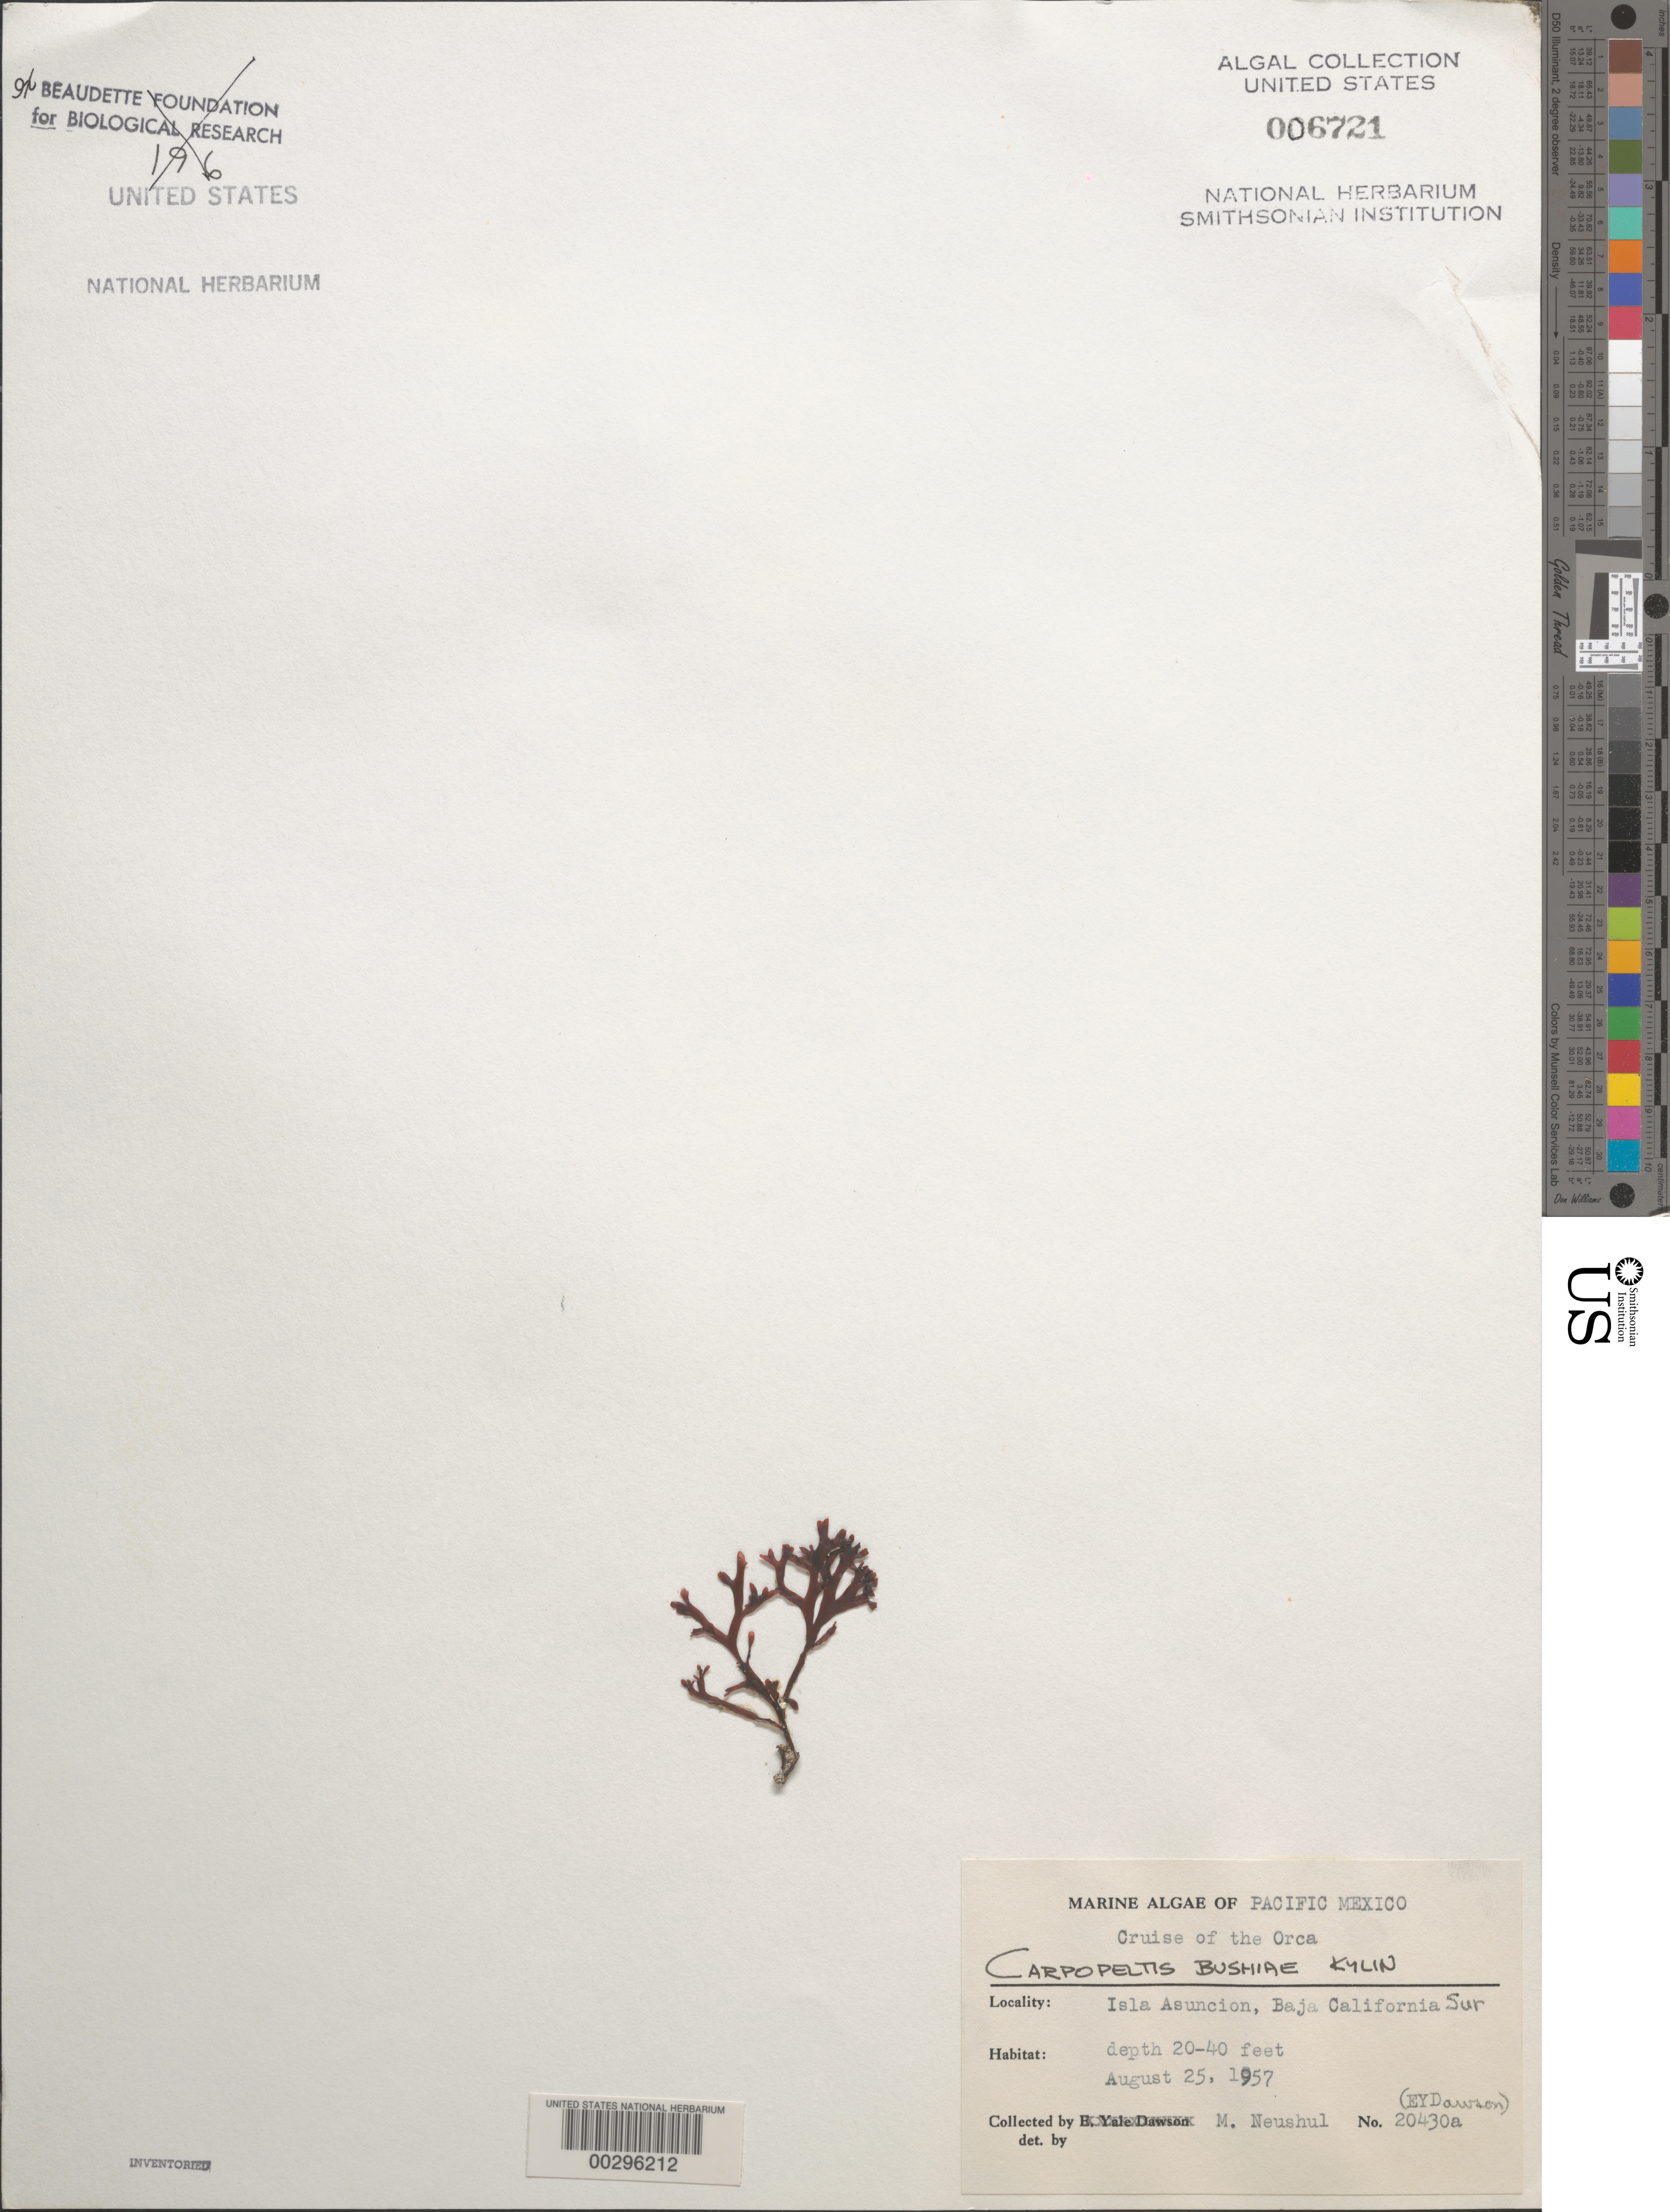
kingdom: Plantae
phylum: Rhodophyta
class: Florideophyceae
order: Halymeniales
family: Halymeniaceae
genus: Carpopeltis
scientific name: Carpopeltis bushiae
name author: (Farl.) Kylin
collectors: M. Neushul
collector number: EYD 20430a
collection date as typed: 25 Aug 1957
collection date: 1957-08-25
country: Mexico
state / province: Baja California Sur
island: Isla Asuncion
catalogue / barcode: US 6721